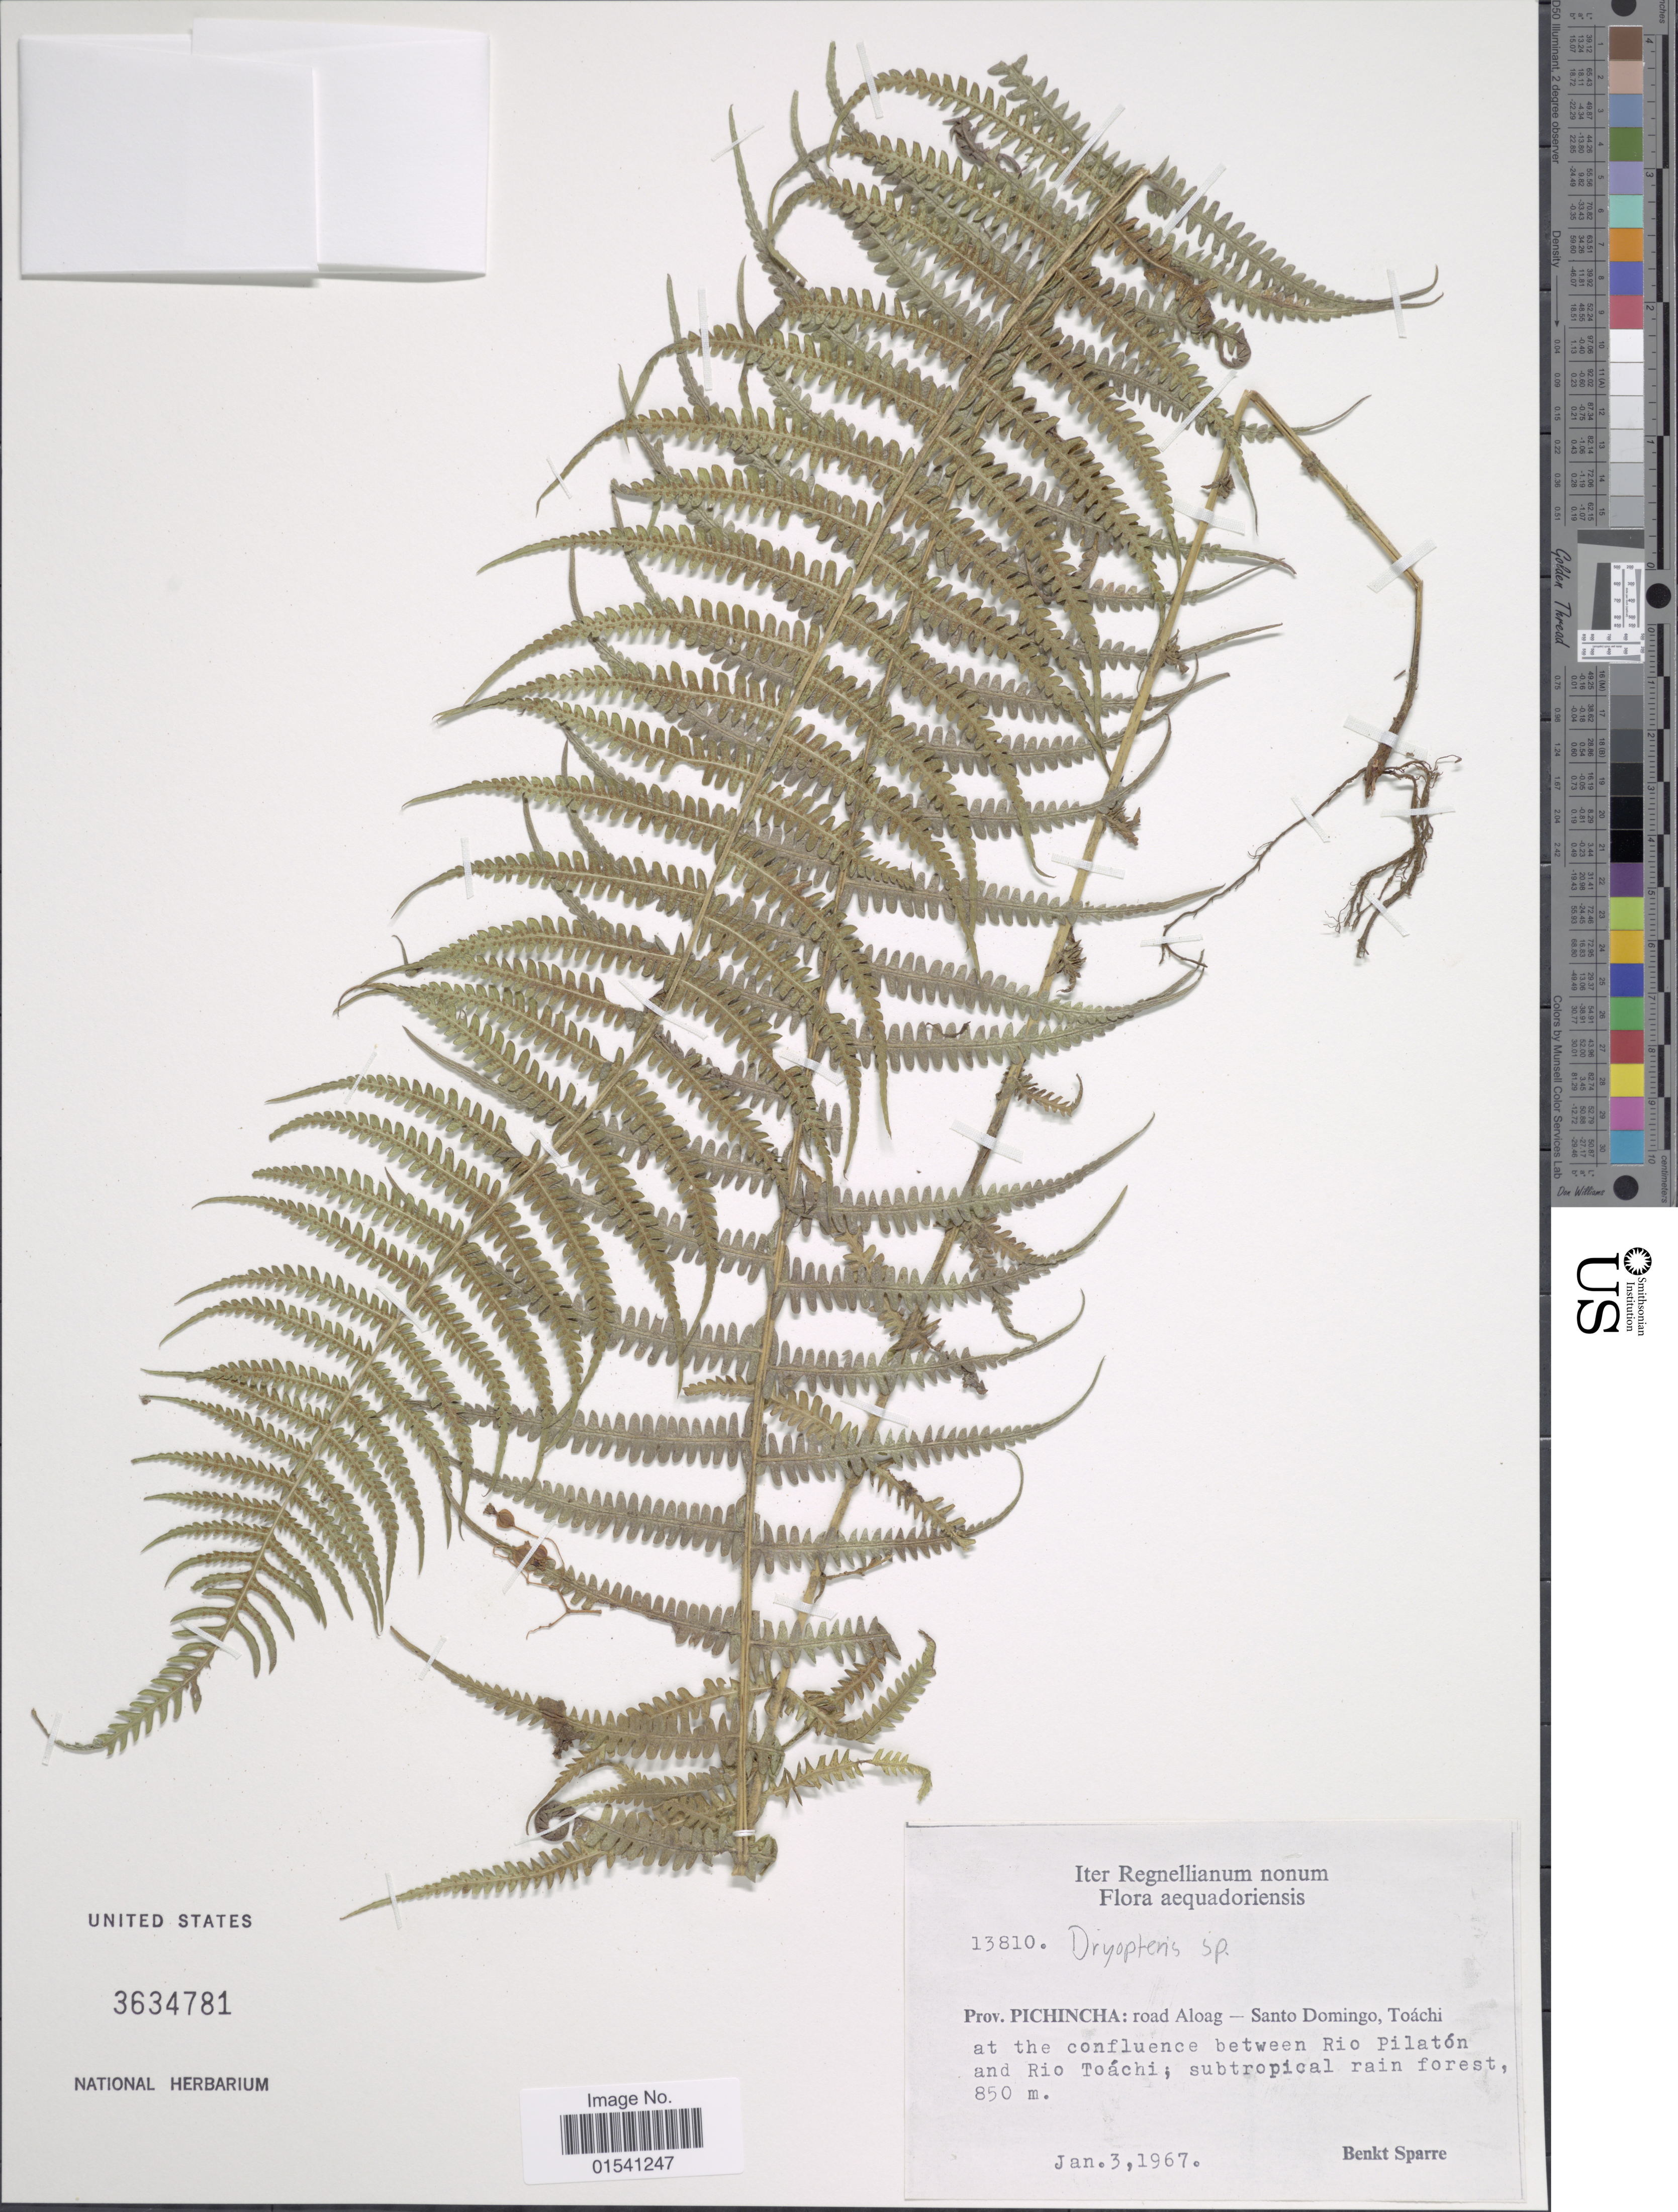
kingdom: Plantae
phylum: Tracheophyta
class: Polypodiopsida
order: Polypodiales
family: Thelypteridaceae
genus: Amauropelta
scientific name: Amauropelta sp.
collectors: B. Sparre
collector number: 13810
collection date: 1967-01-03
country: Ecuador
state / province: Pichincha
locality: Road Aloag - Santo Dmingo, Toáchi at the confluence between Rio Pilatón and Rio Toáchi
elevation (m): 850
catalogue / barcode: US 3634781